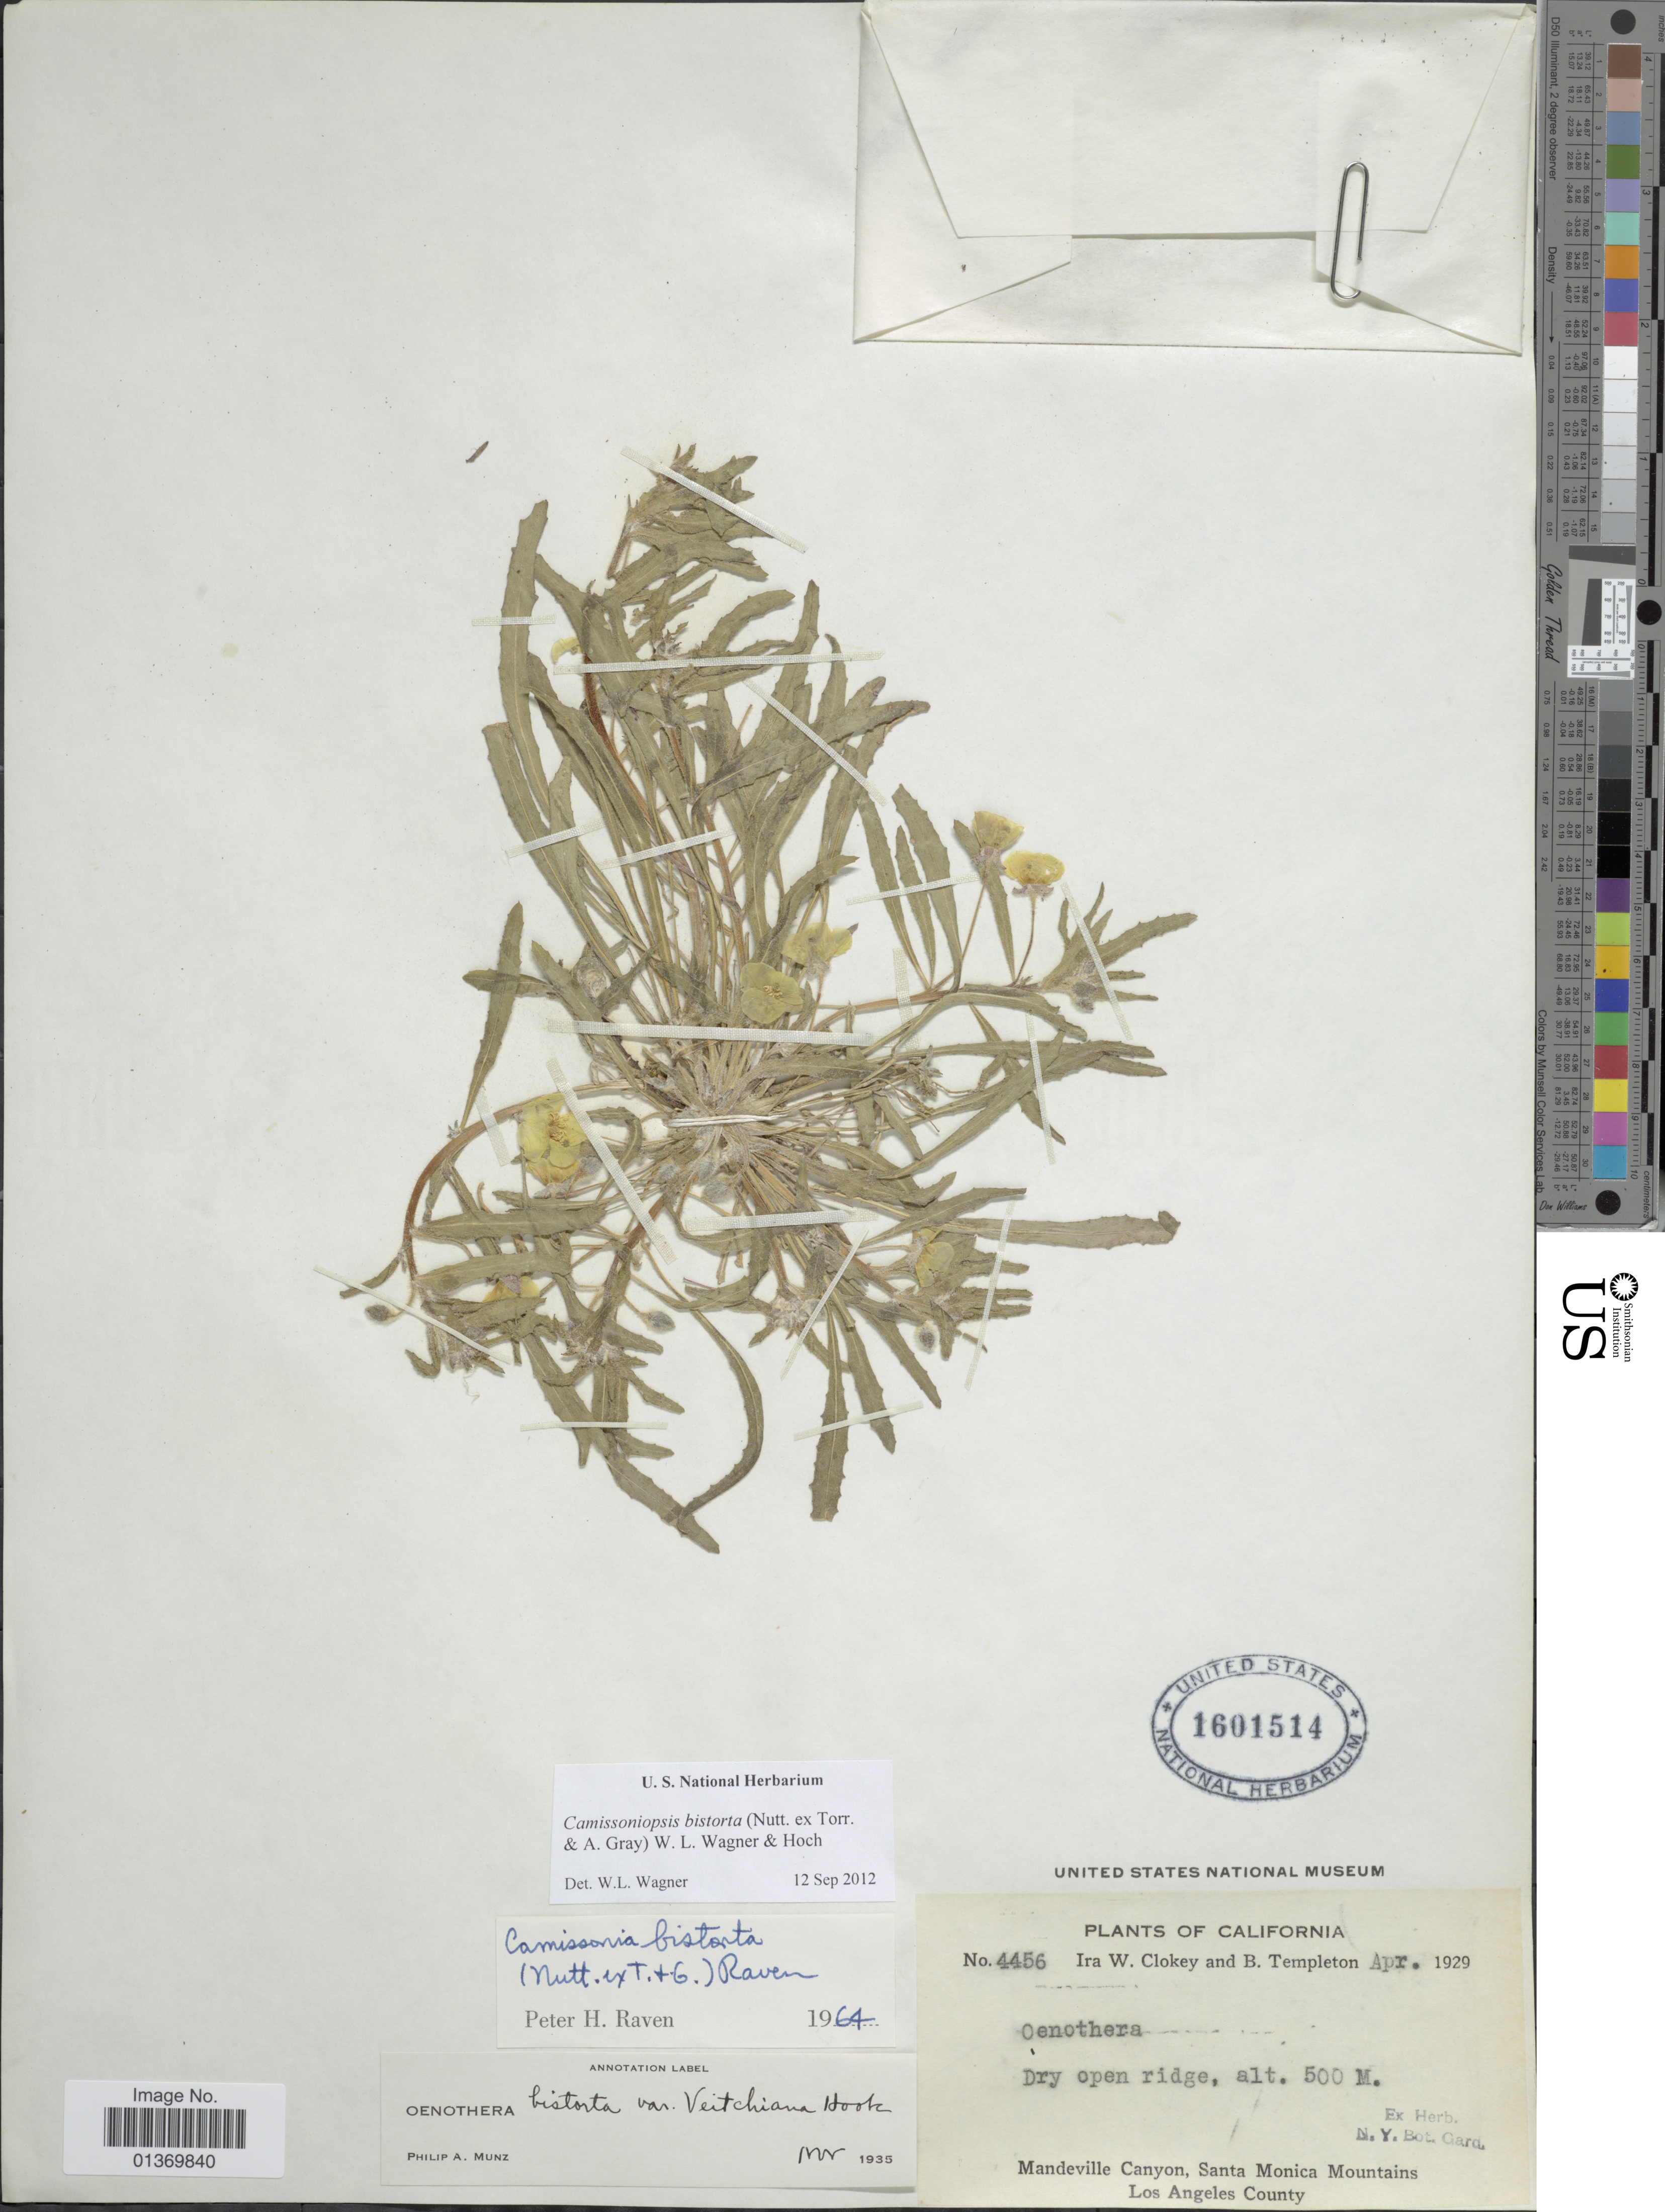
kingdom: Plantae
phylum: Tracheophyta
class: Magnoliopsida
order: Myrtales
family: Onagraceae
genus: Camissoniopsis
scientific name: Camissoniopsis bistorta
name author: (Nutt. ex Torr. & A. Gray) W.L. Wagner & Hoch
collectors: I. W. Clokey & B. Templeton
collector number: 4456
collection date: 1929-04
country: United States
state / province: California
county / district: Los Angeles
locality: Mandeville Canyon, Santa Monica Mountains, Los Angeles County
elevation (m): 500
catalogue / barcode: US 1601514